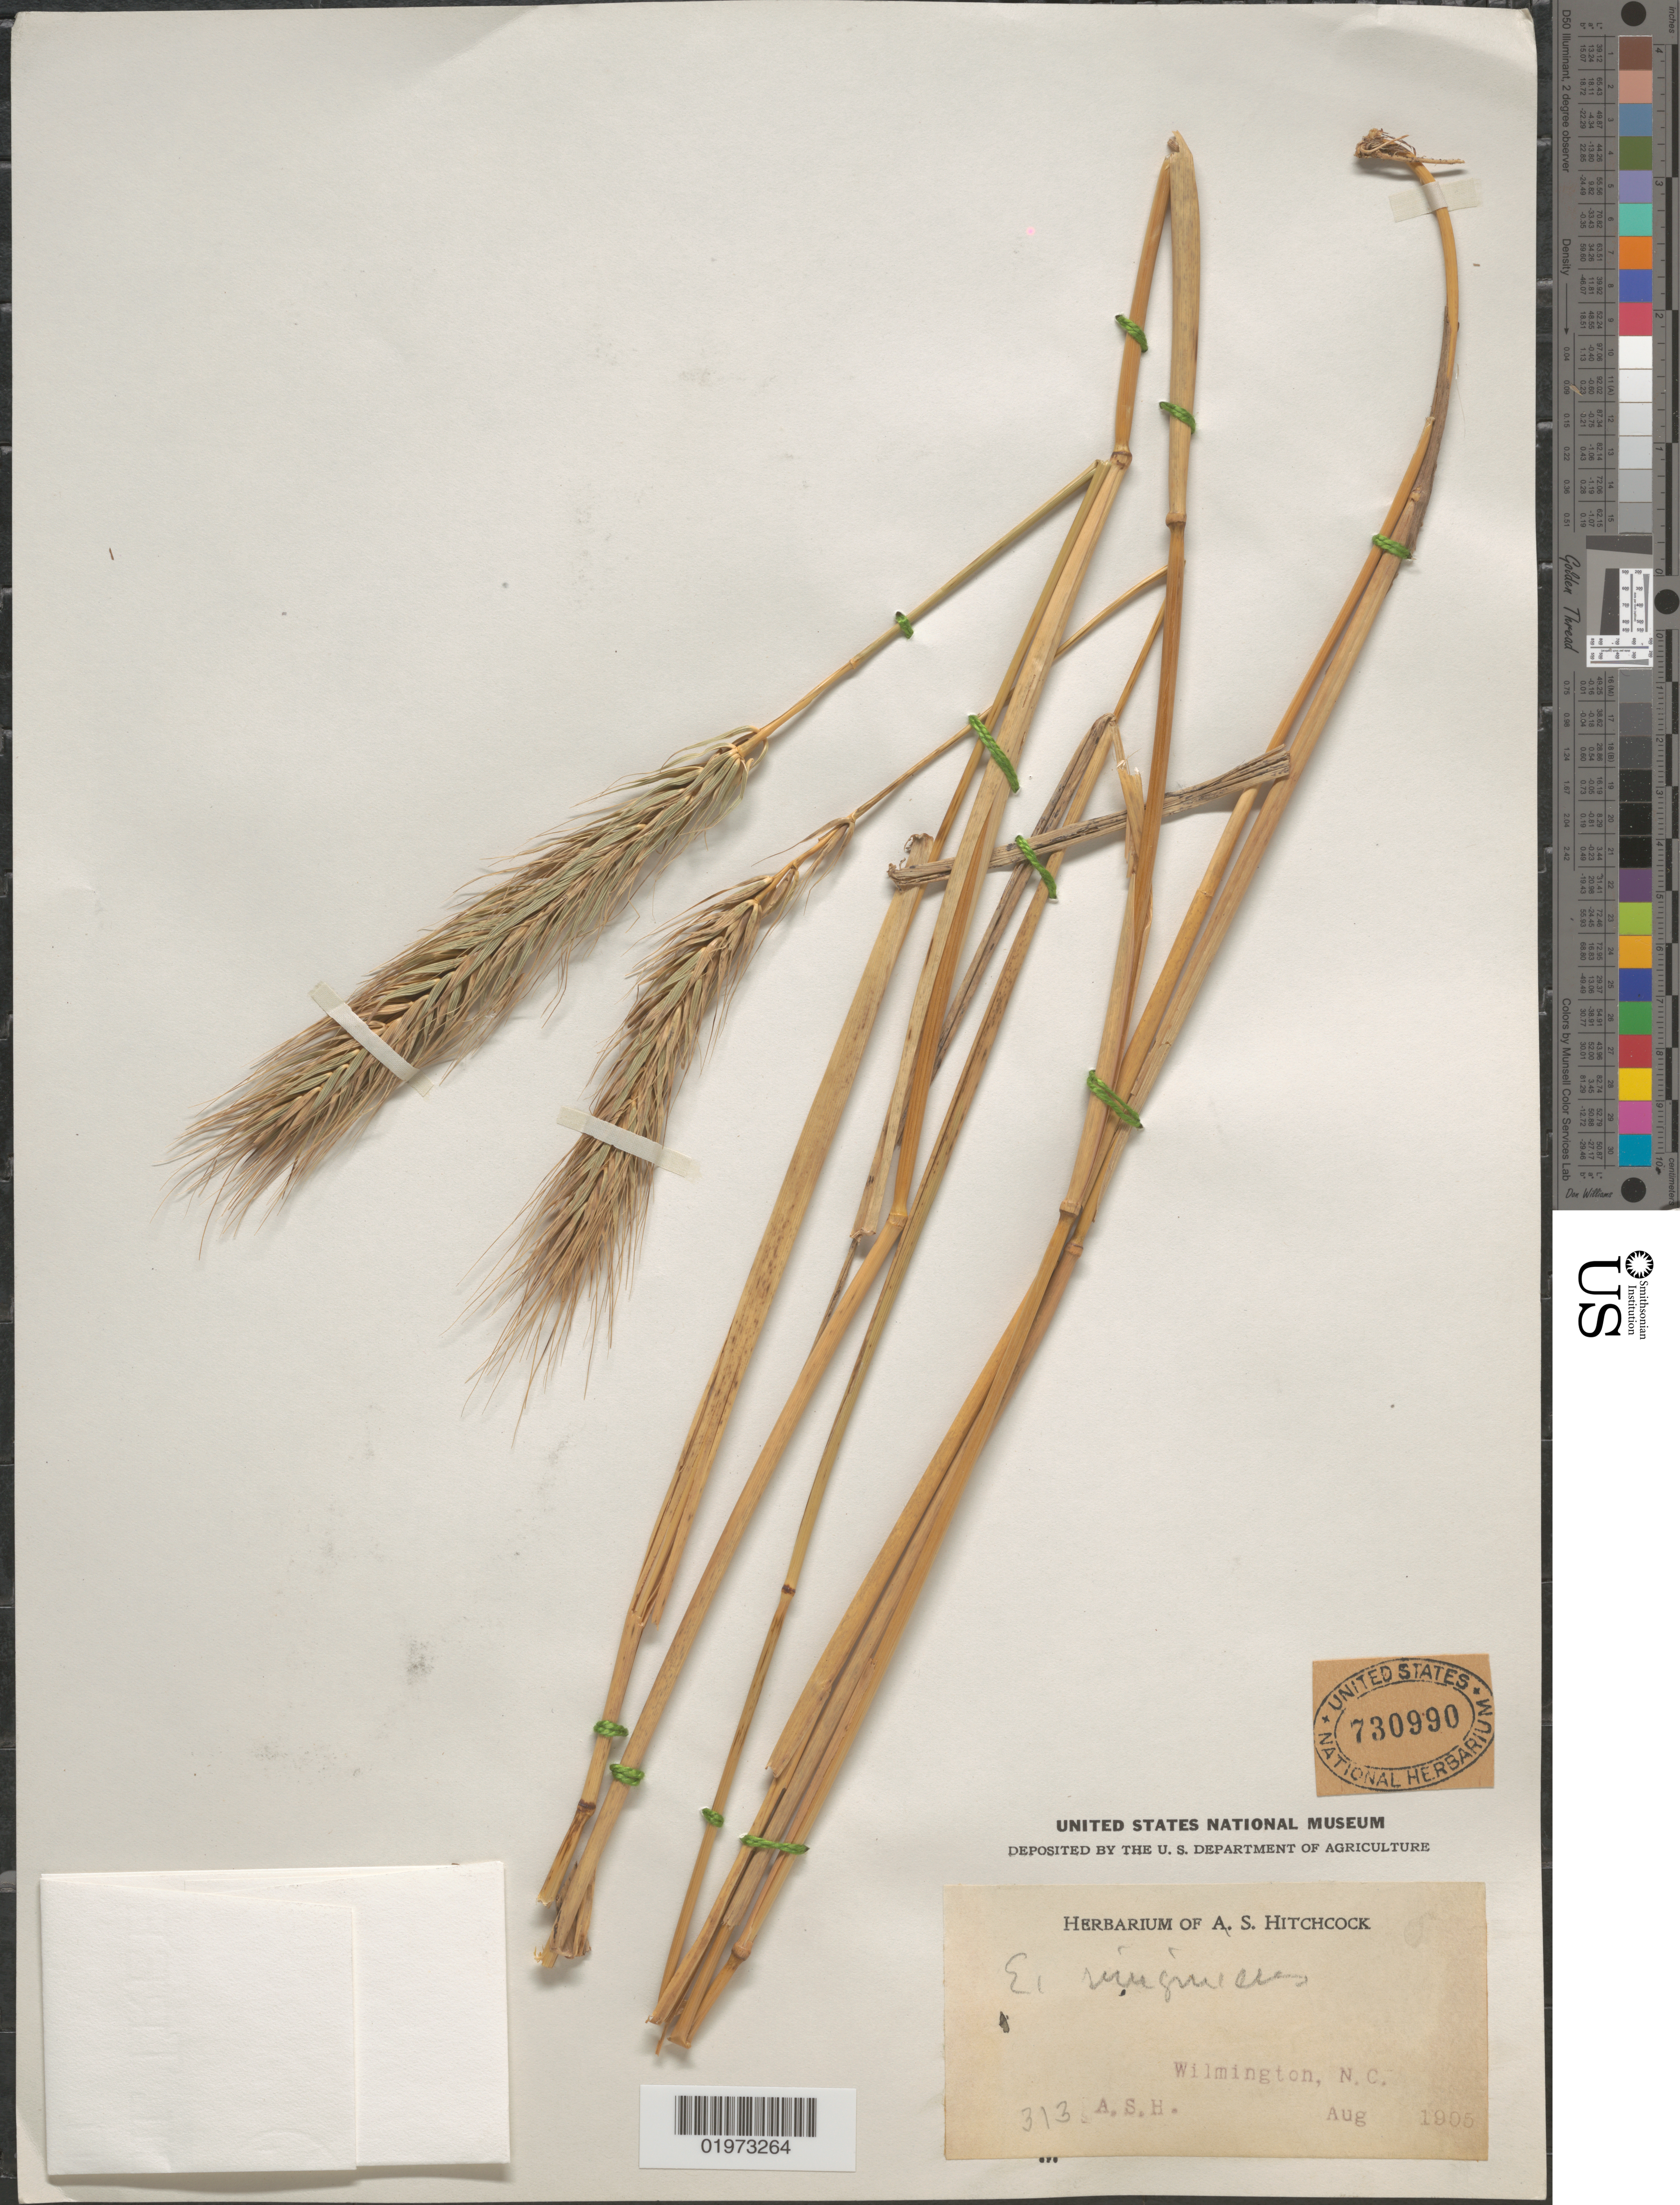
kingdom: Plantae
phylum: Tracheophyta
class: Liliopsida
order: Poales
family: Poaceae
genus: Elymus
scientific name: Elymus virginicus var. virginicus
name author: L.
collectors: A. S. Hitchcock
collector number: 313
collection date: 1905-08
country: United States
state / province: North Carolina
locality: Wilmington.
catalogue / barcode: US 730990